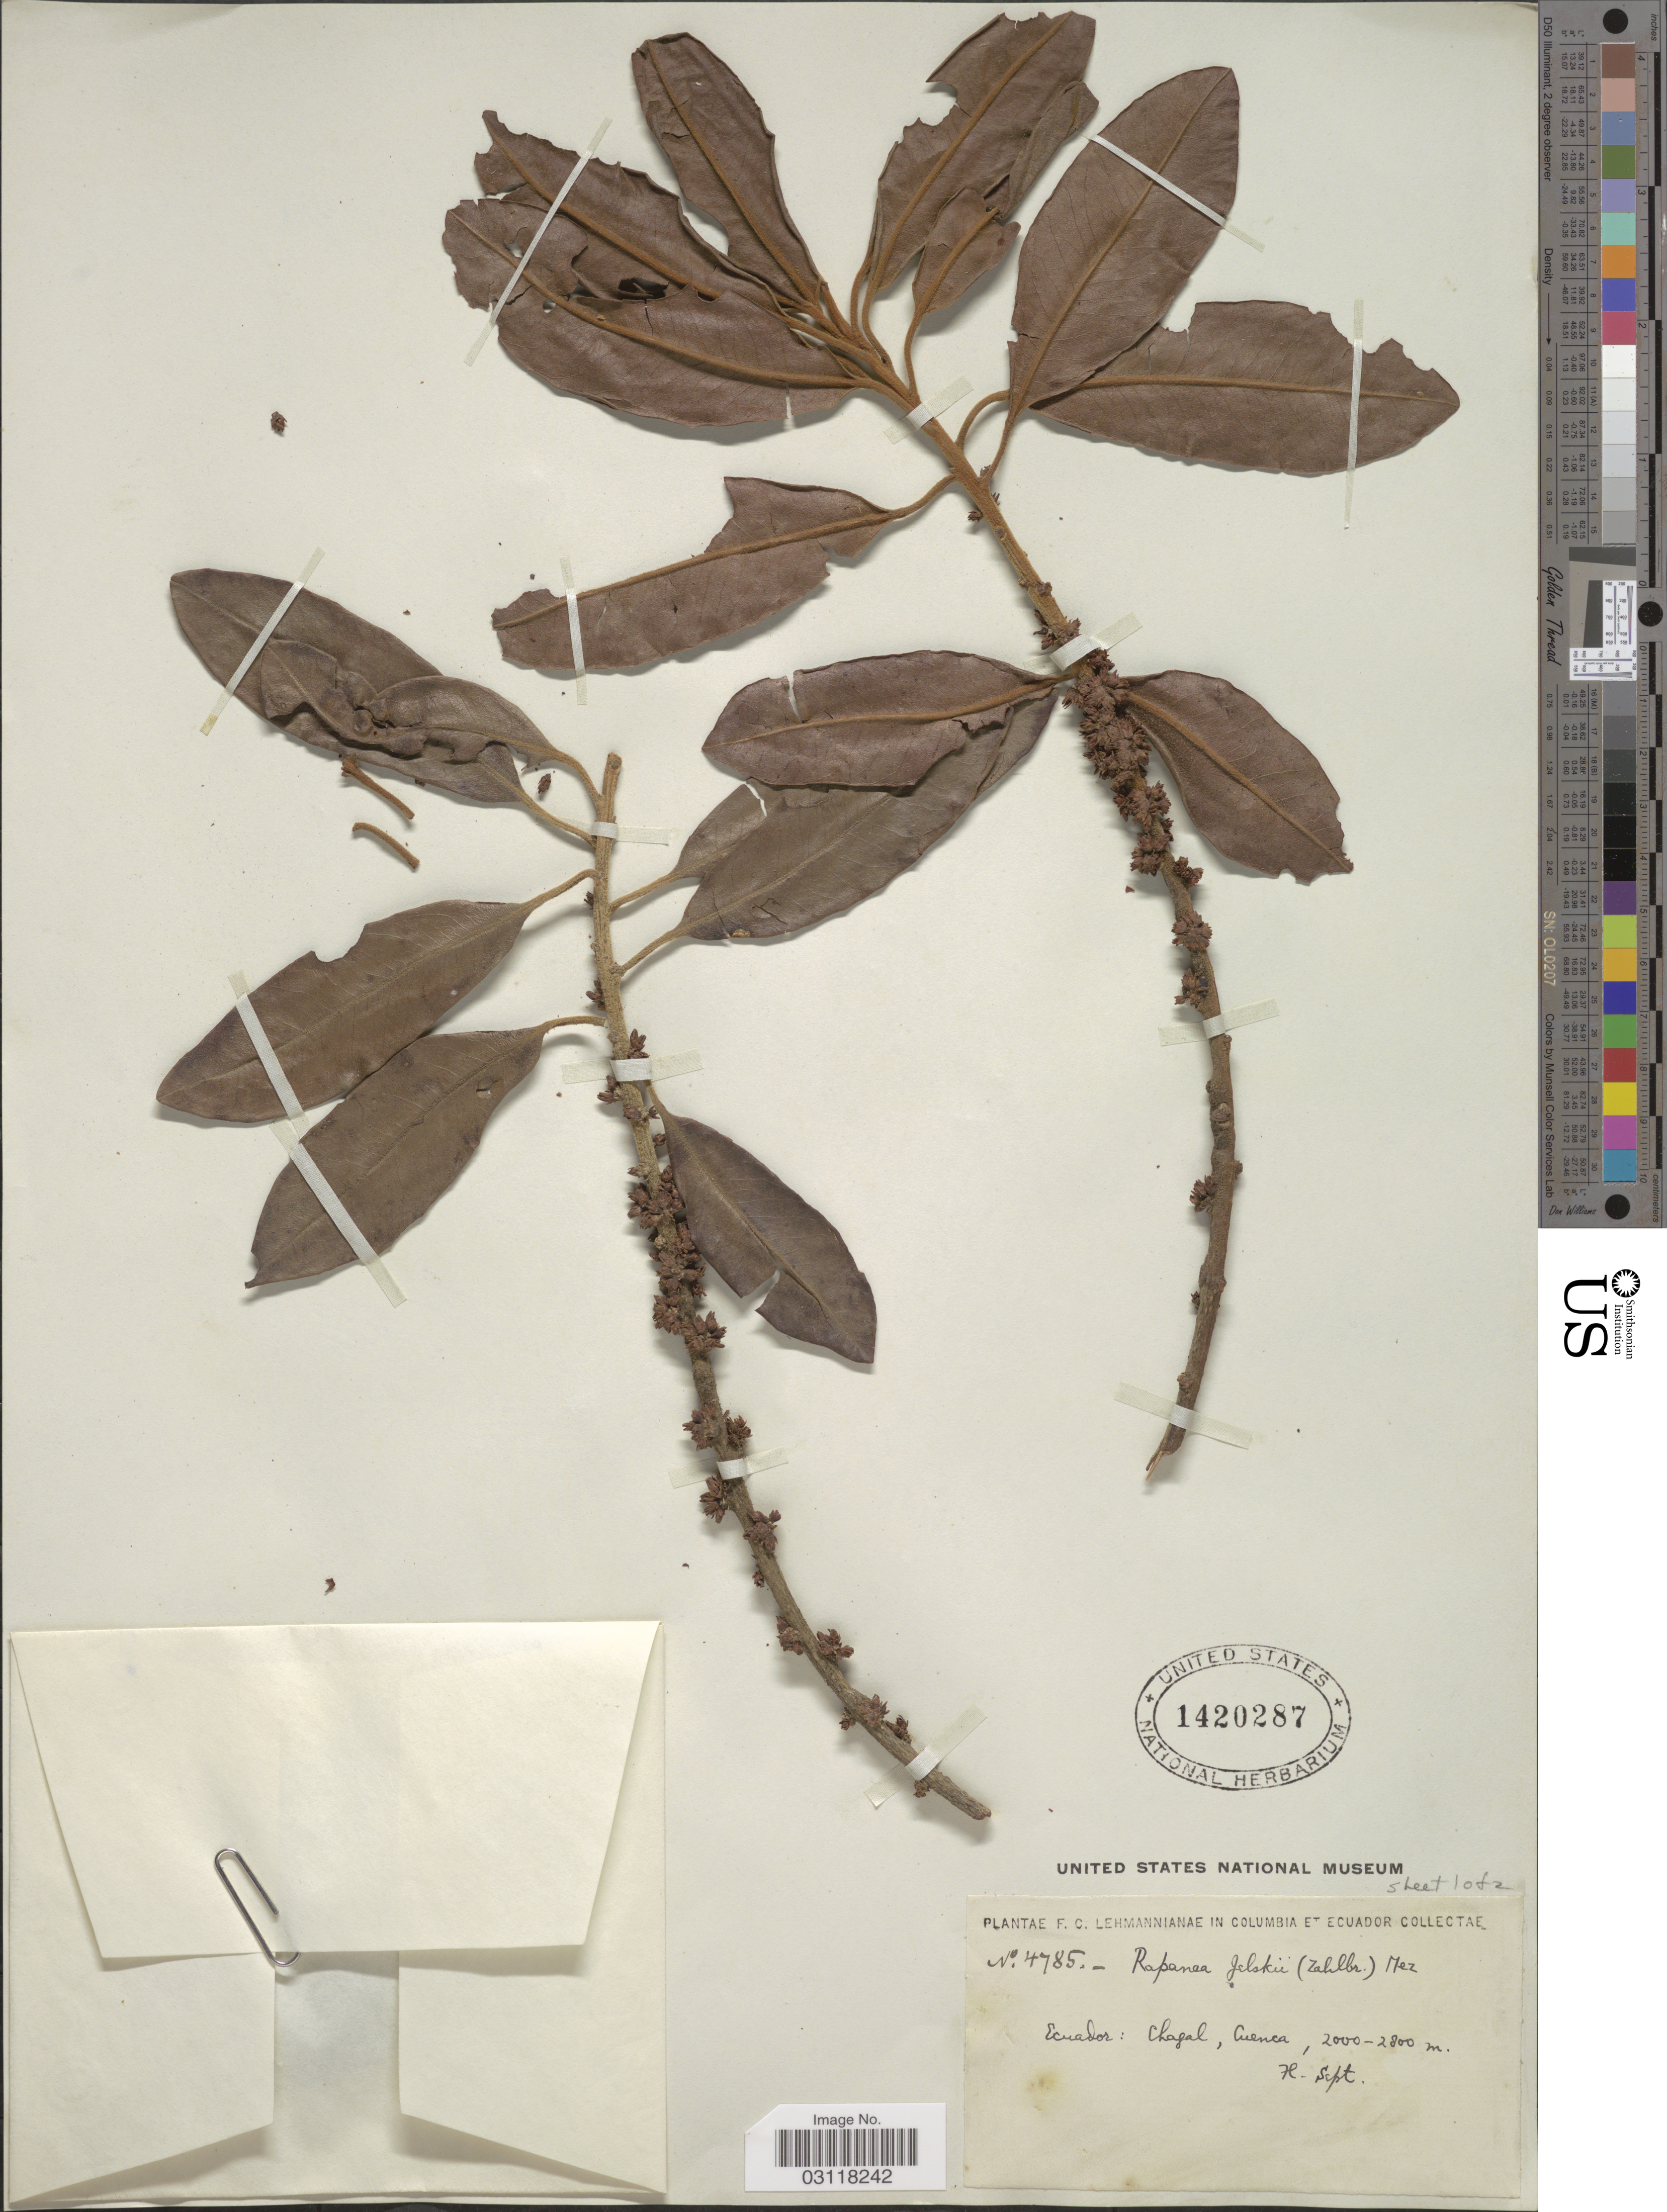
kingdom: Plantae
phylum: Tracheophyta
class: Magnoliopsida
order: Ericales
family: Primulaceae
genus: Rapanea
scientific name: Rapanea jelskii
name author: Mez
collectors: F. C. Lehmann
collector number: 4785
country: Ecuador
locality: Chagal, Cuenca.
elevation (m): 2000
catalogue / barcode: US 1420287